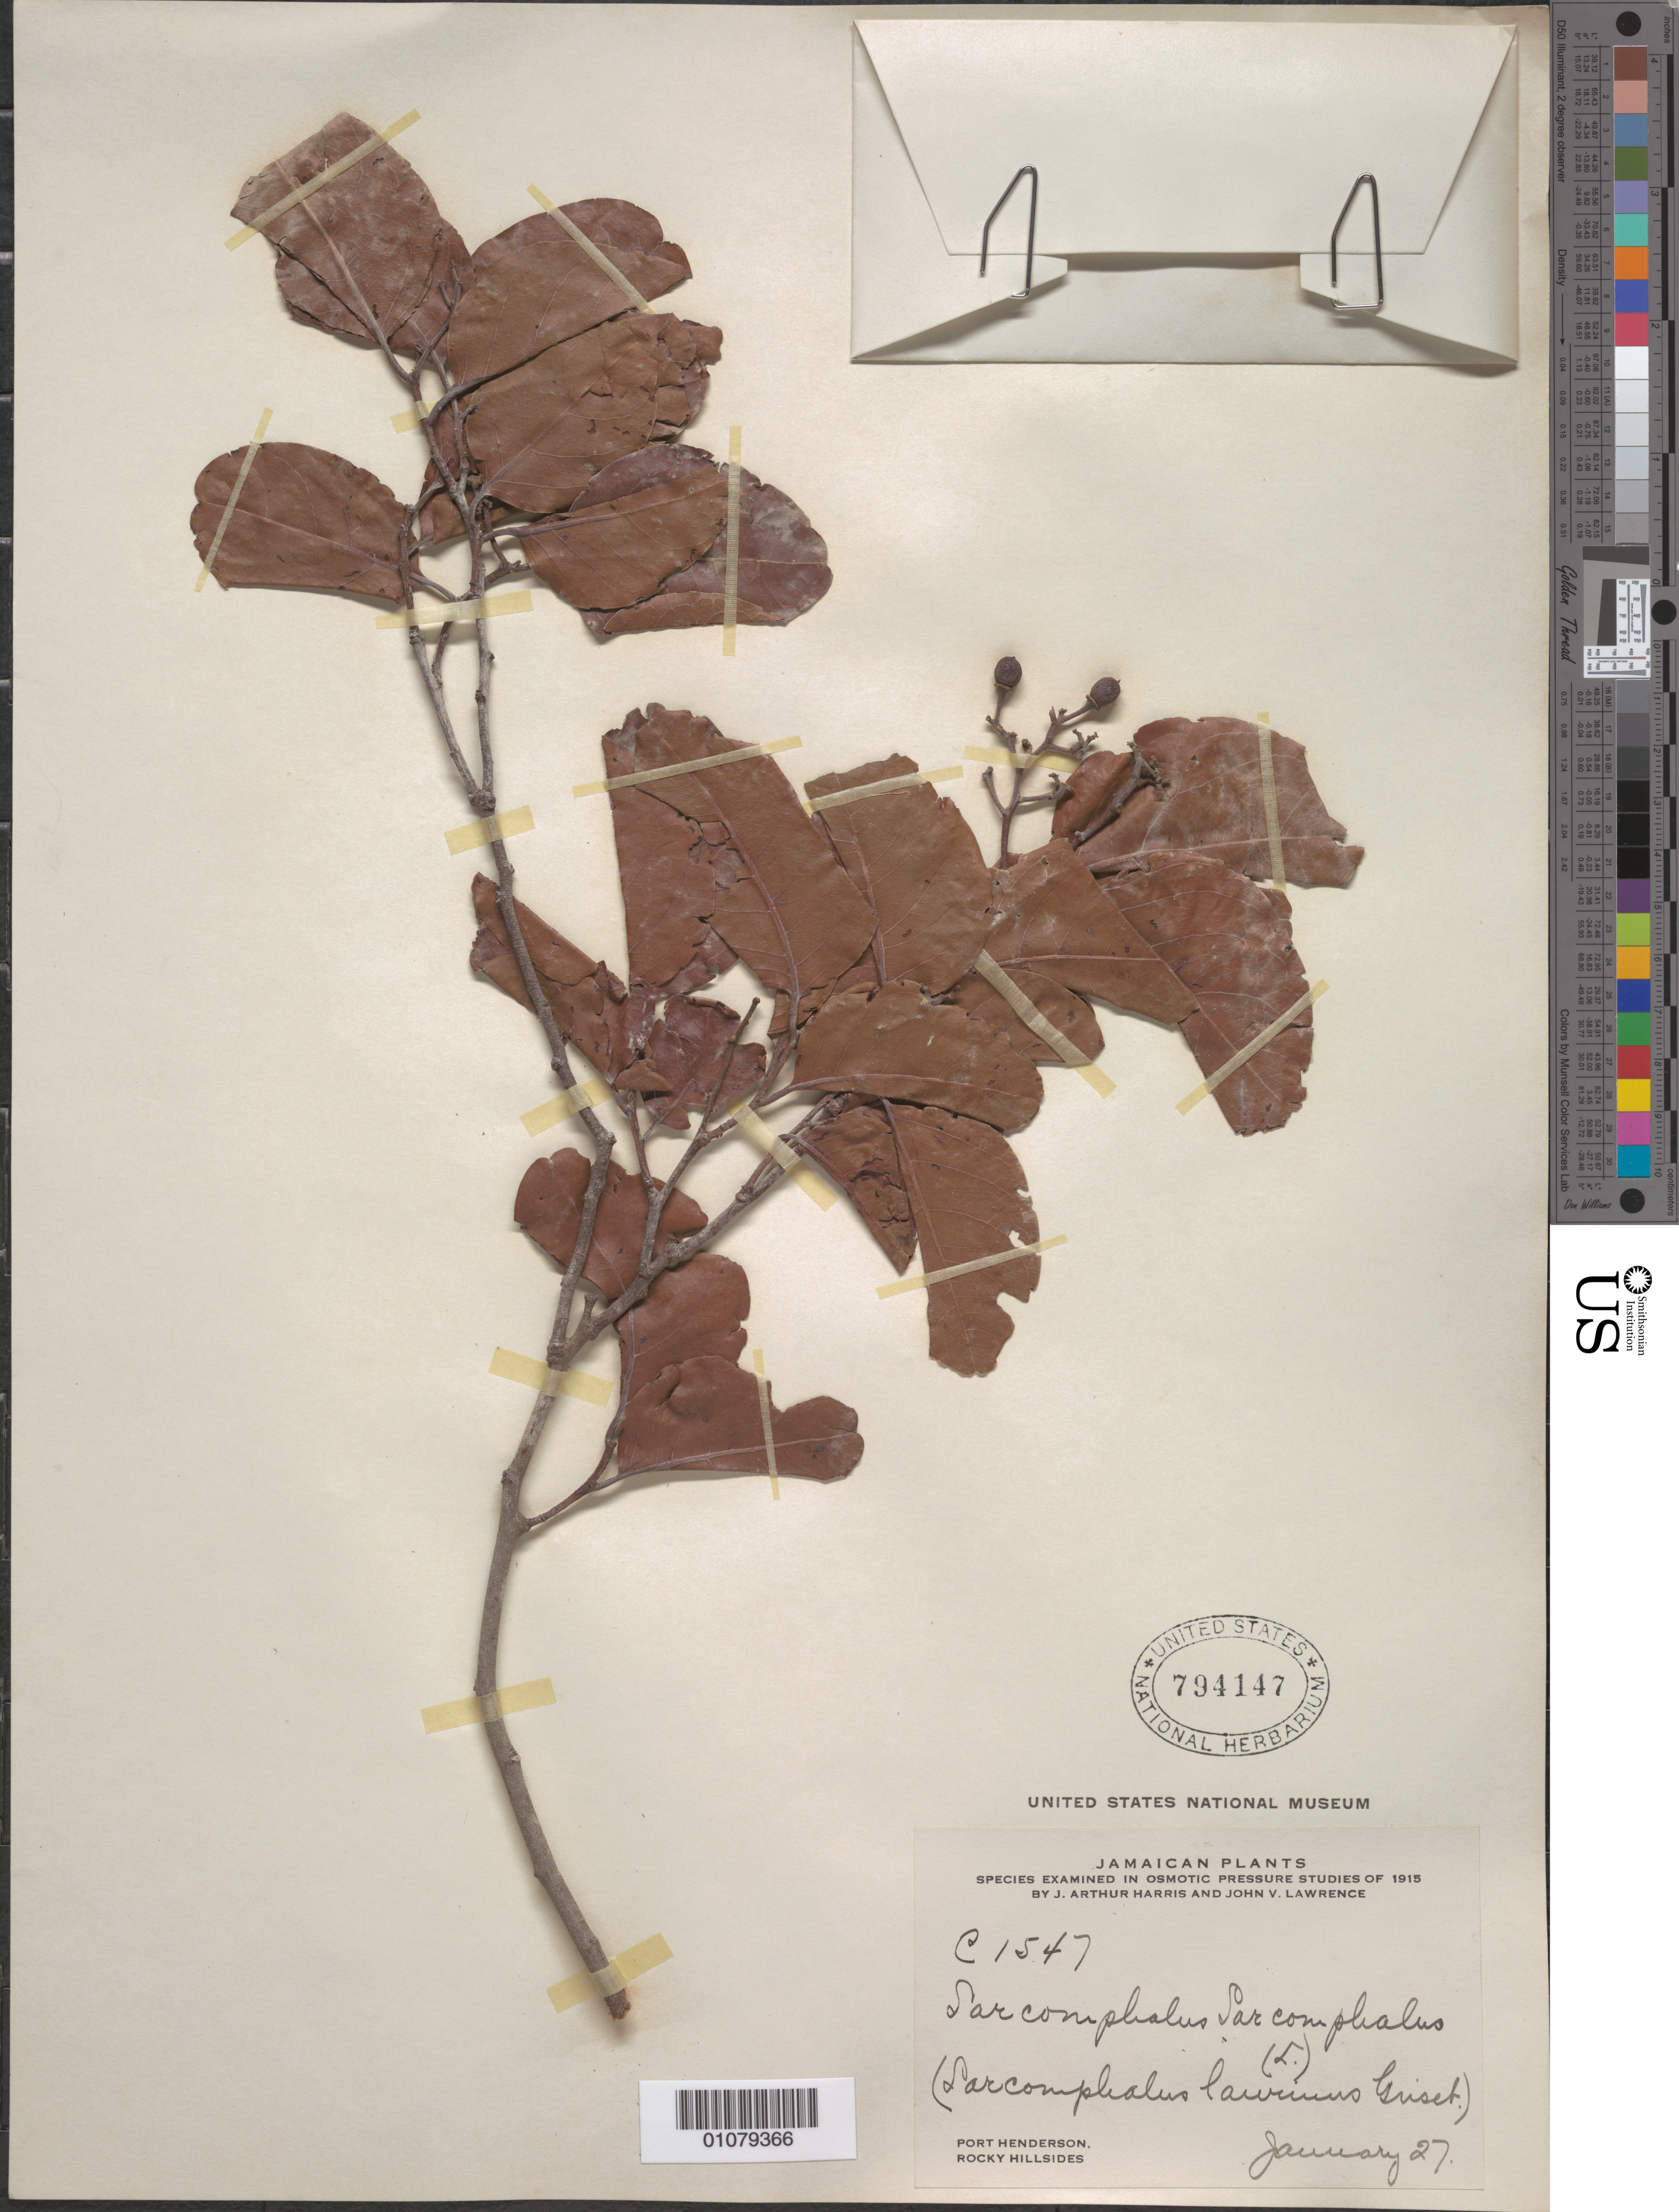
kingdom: Plantae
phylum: Tracheophyta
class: Magnoliopsida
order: Rosales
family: Rhamnaceae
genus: Sarcomphalus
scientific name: Sarcomphalus laurinus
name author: Griseb.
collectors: J. A. Harris & J. Lawrence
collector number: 1547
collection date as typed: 27 Jan 1915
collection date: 1915-01-27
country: Jamaica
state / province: Saint Catherine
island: Jamaica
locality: Port Henderson, rocky hillsides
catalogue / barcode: US 794147